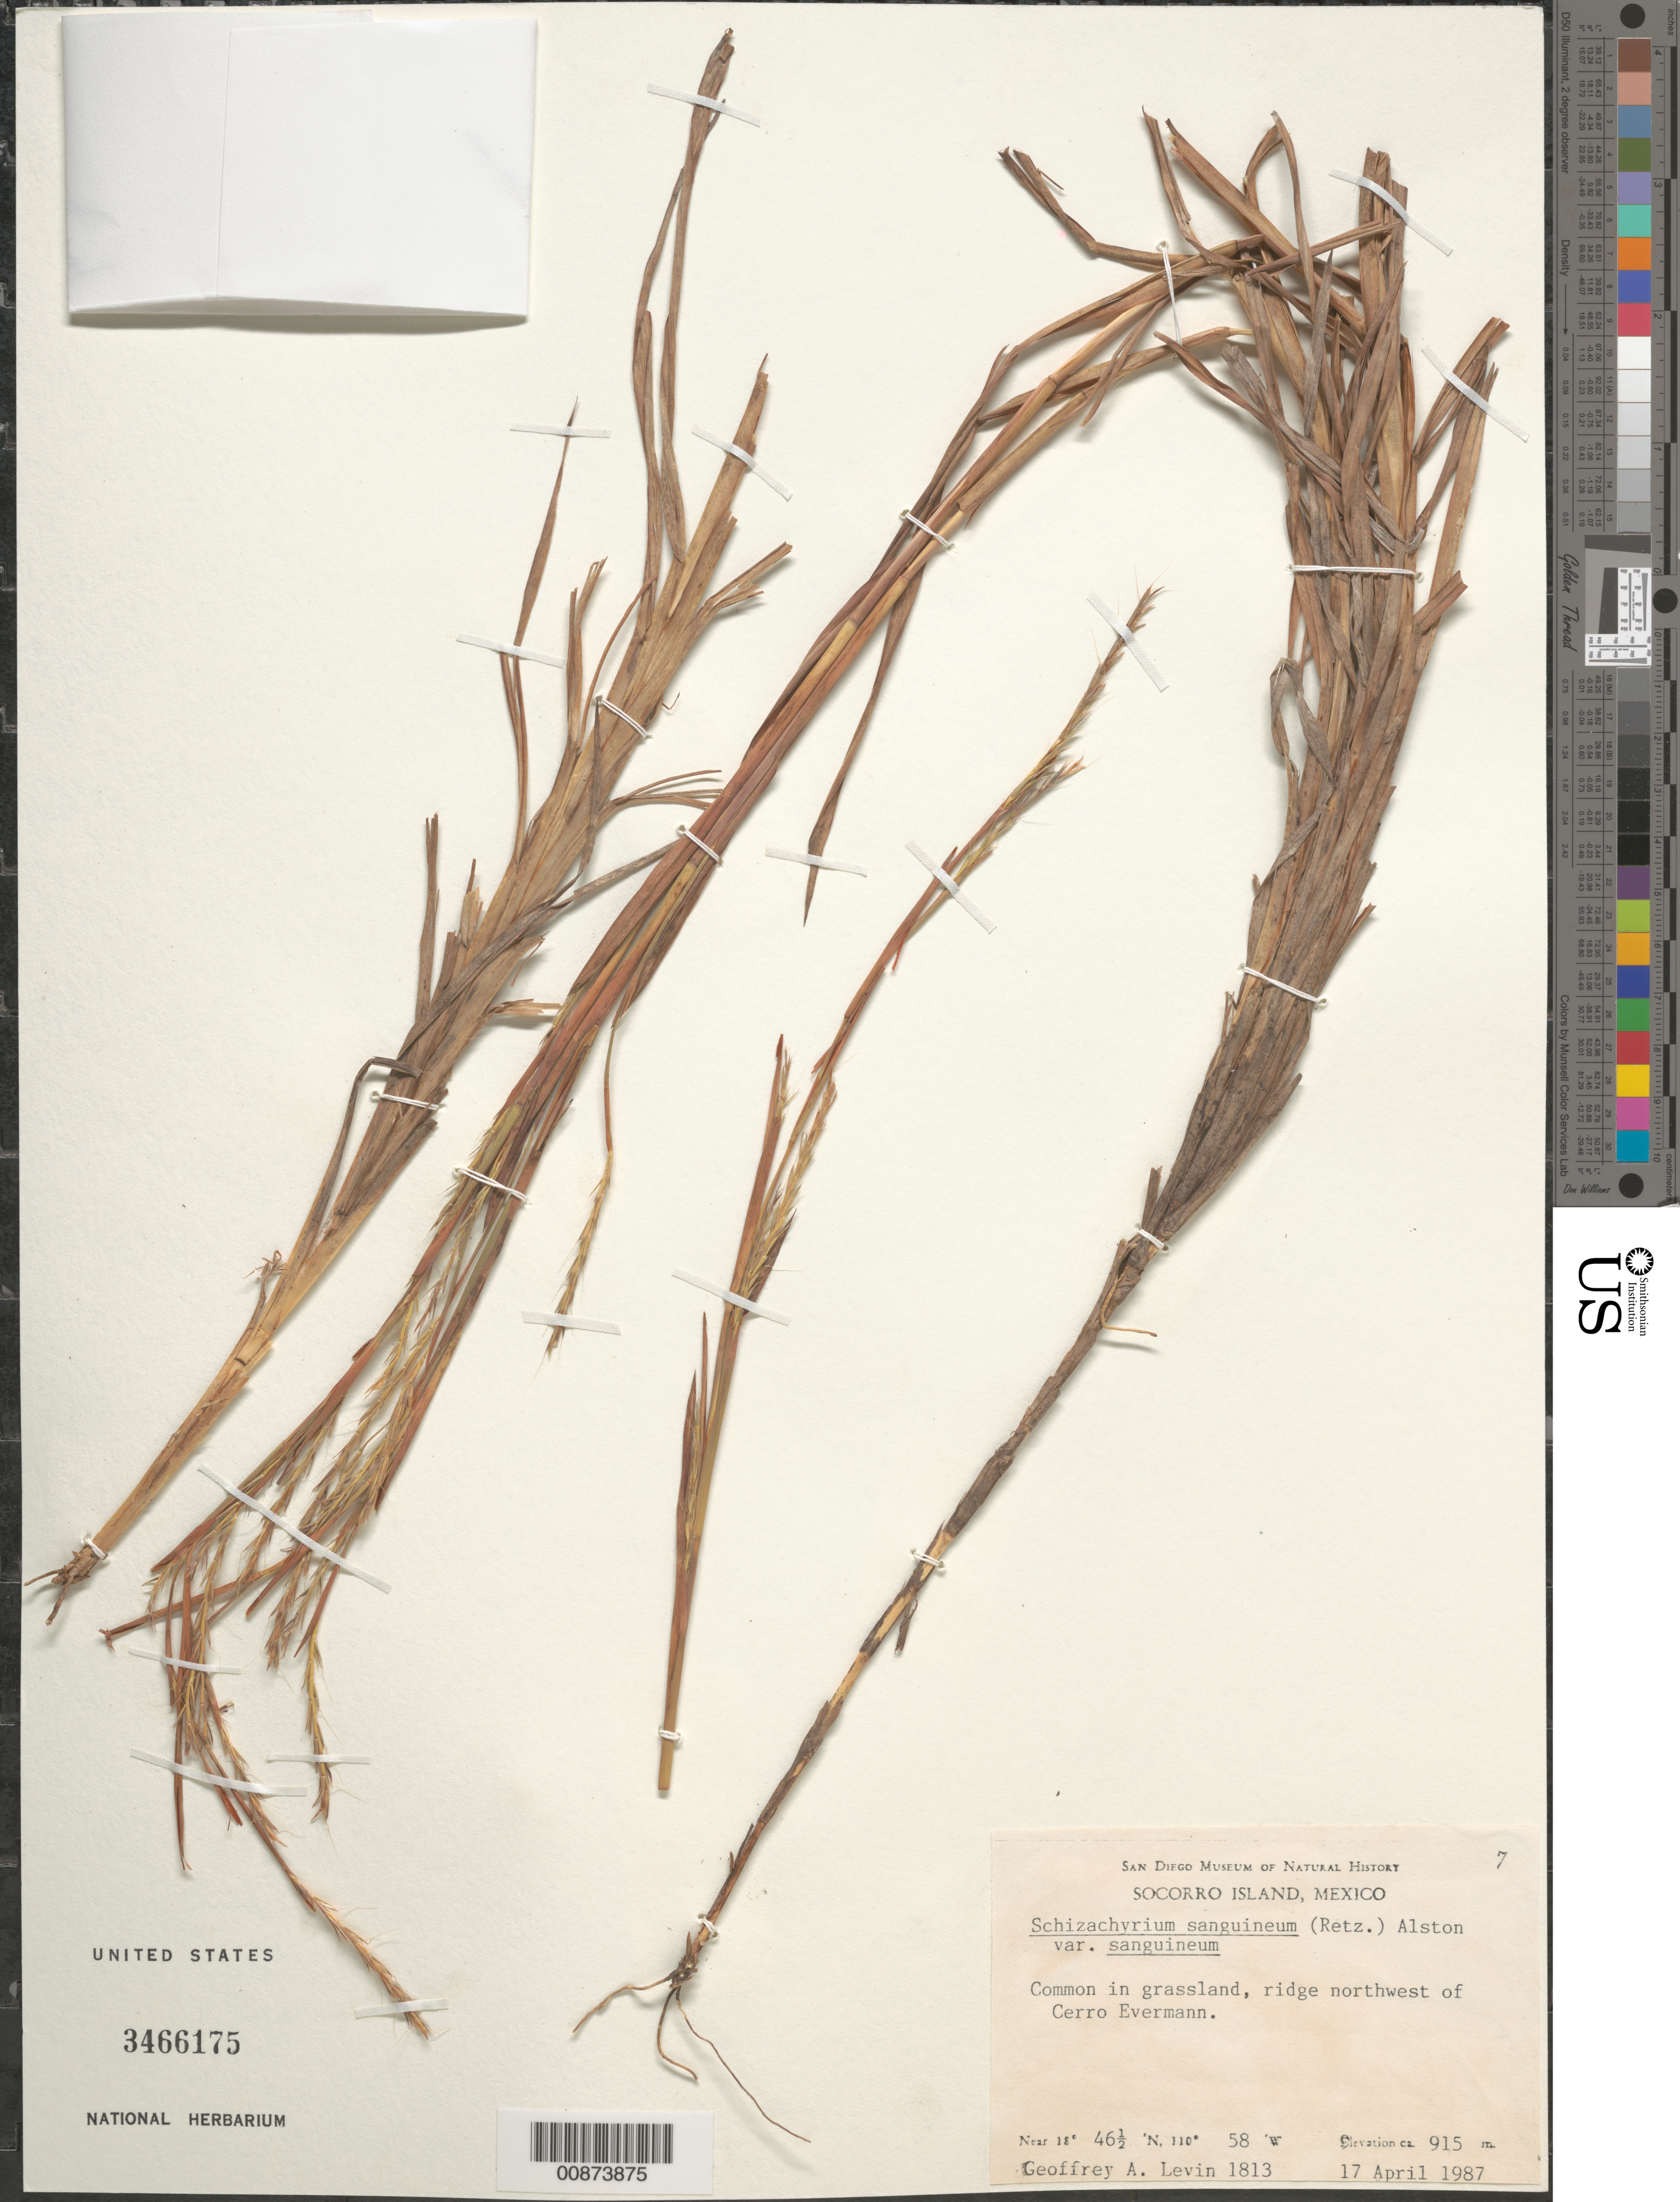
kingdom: Plantae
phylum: Tracheophyta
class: Liliopsida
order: Poales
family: Poaceae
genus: Schizachyrium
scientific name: Schizachyrium sanguineum var. sanguineum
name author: (Retz.) Alston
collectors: G. Levin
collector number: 1813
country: Mexico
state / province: Colima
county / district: Manzanillo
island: Socorro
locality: NW of Cerro Evermann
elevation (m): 915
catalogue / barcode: US 3466175